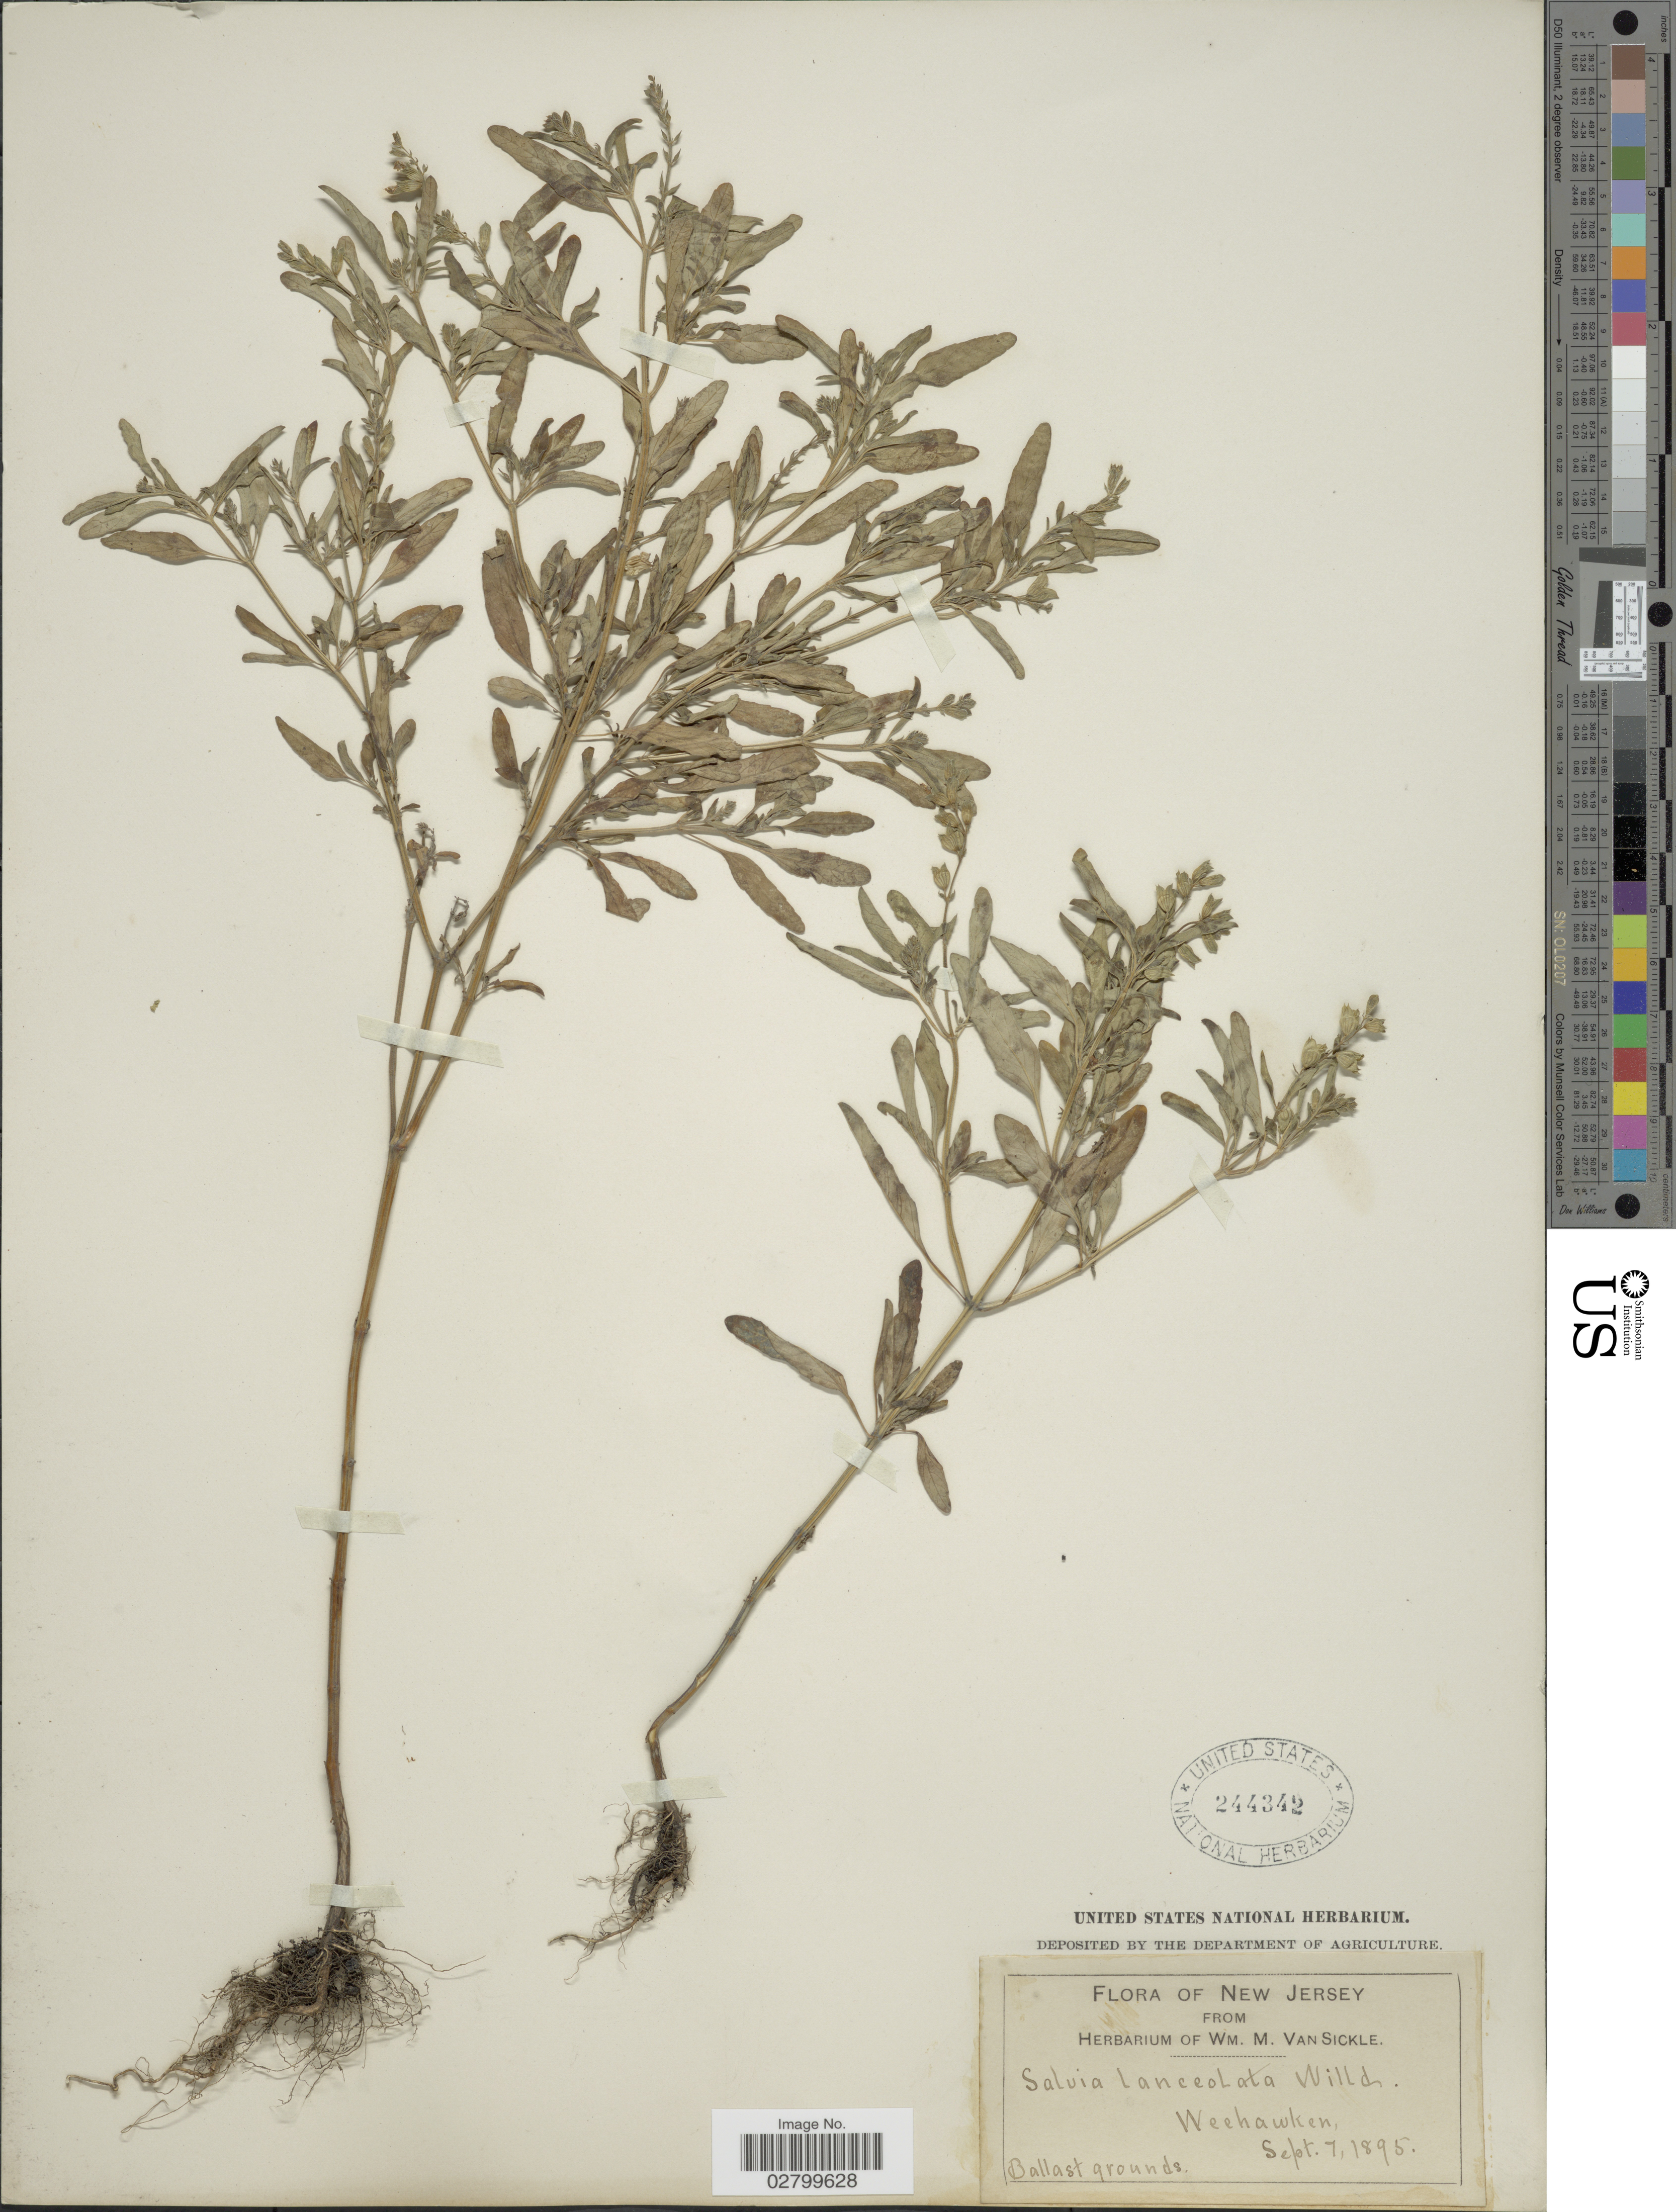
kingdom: Plantae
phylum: Tracheophyta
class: Magnoliopsida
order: Lamiales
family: Lamiaceae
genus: Salvia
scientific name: Salvia lanceolata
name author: Brouss.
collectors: ex herb. Wm. M. Van Sickle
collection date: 1895-09-07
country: United States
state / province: New Jersey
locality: Weehawken, Ballast grounds.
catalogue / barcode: US 244342